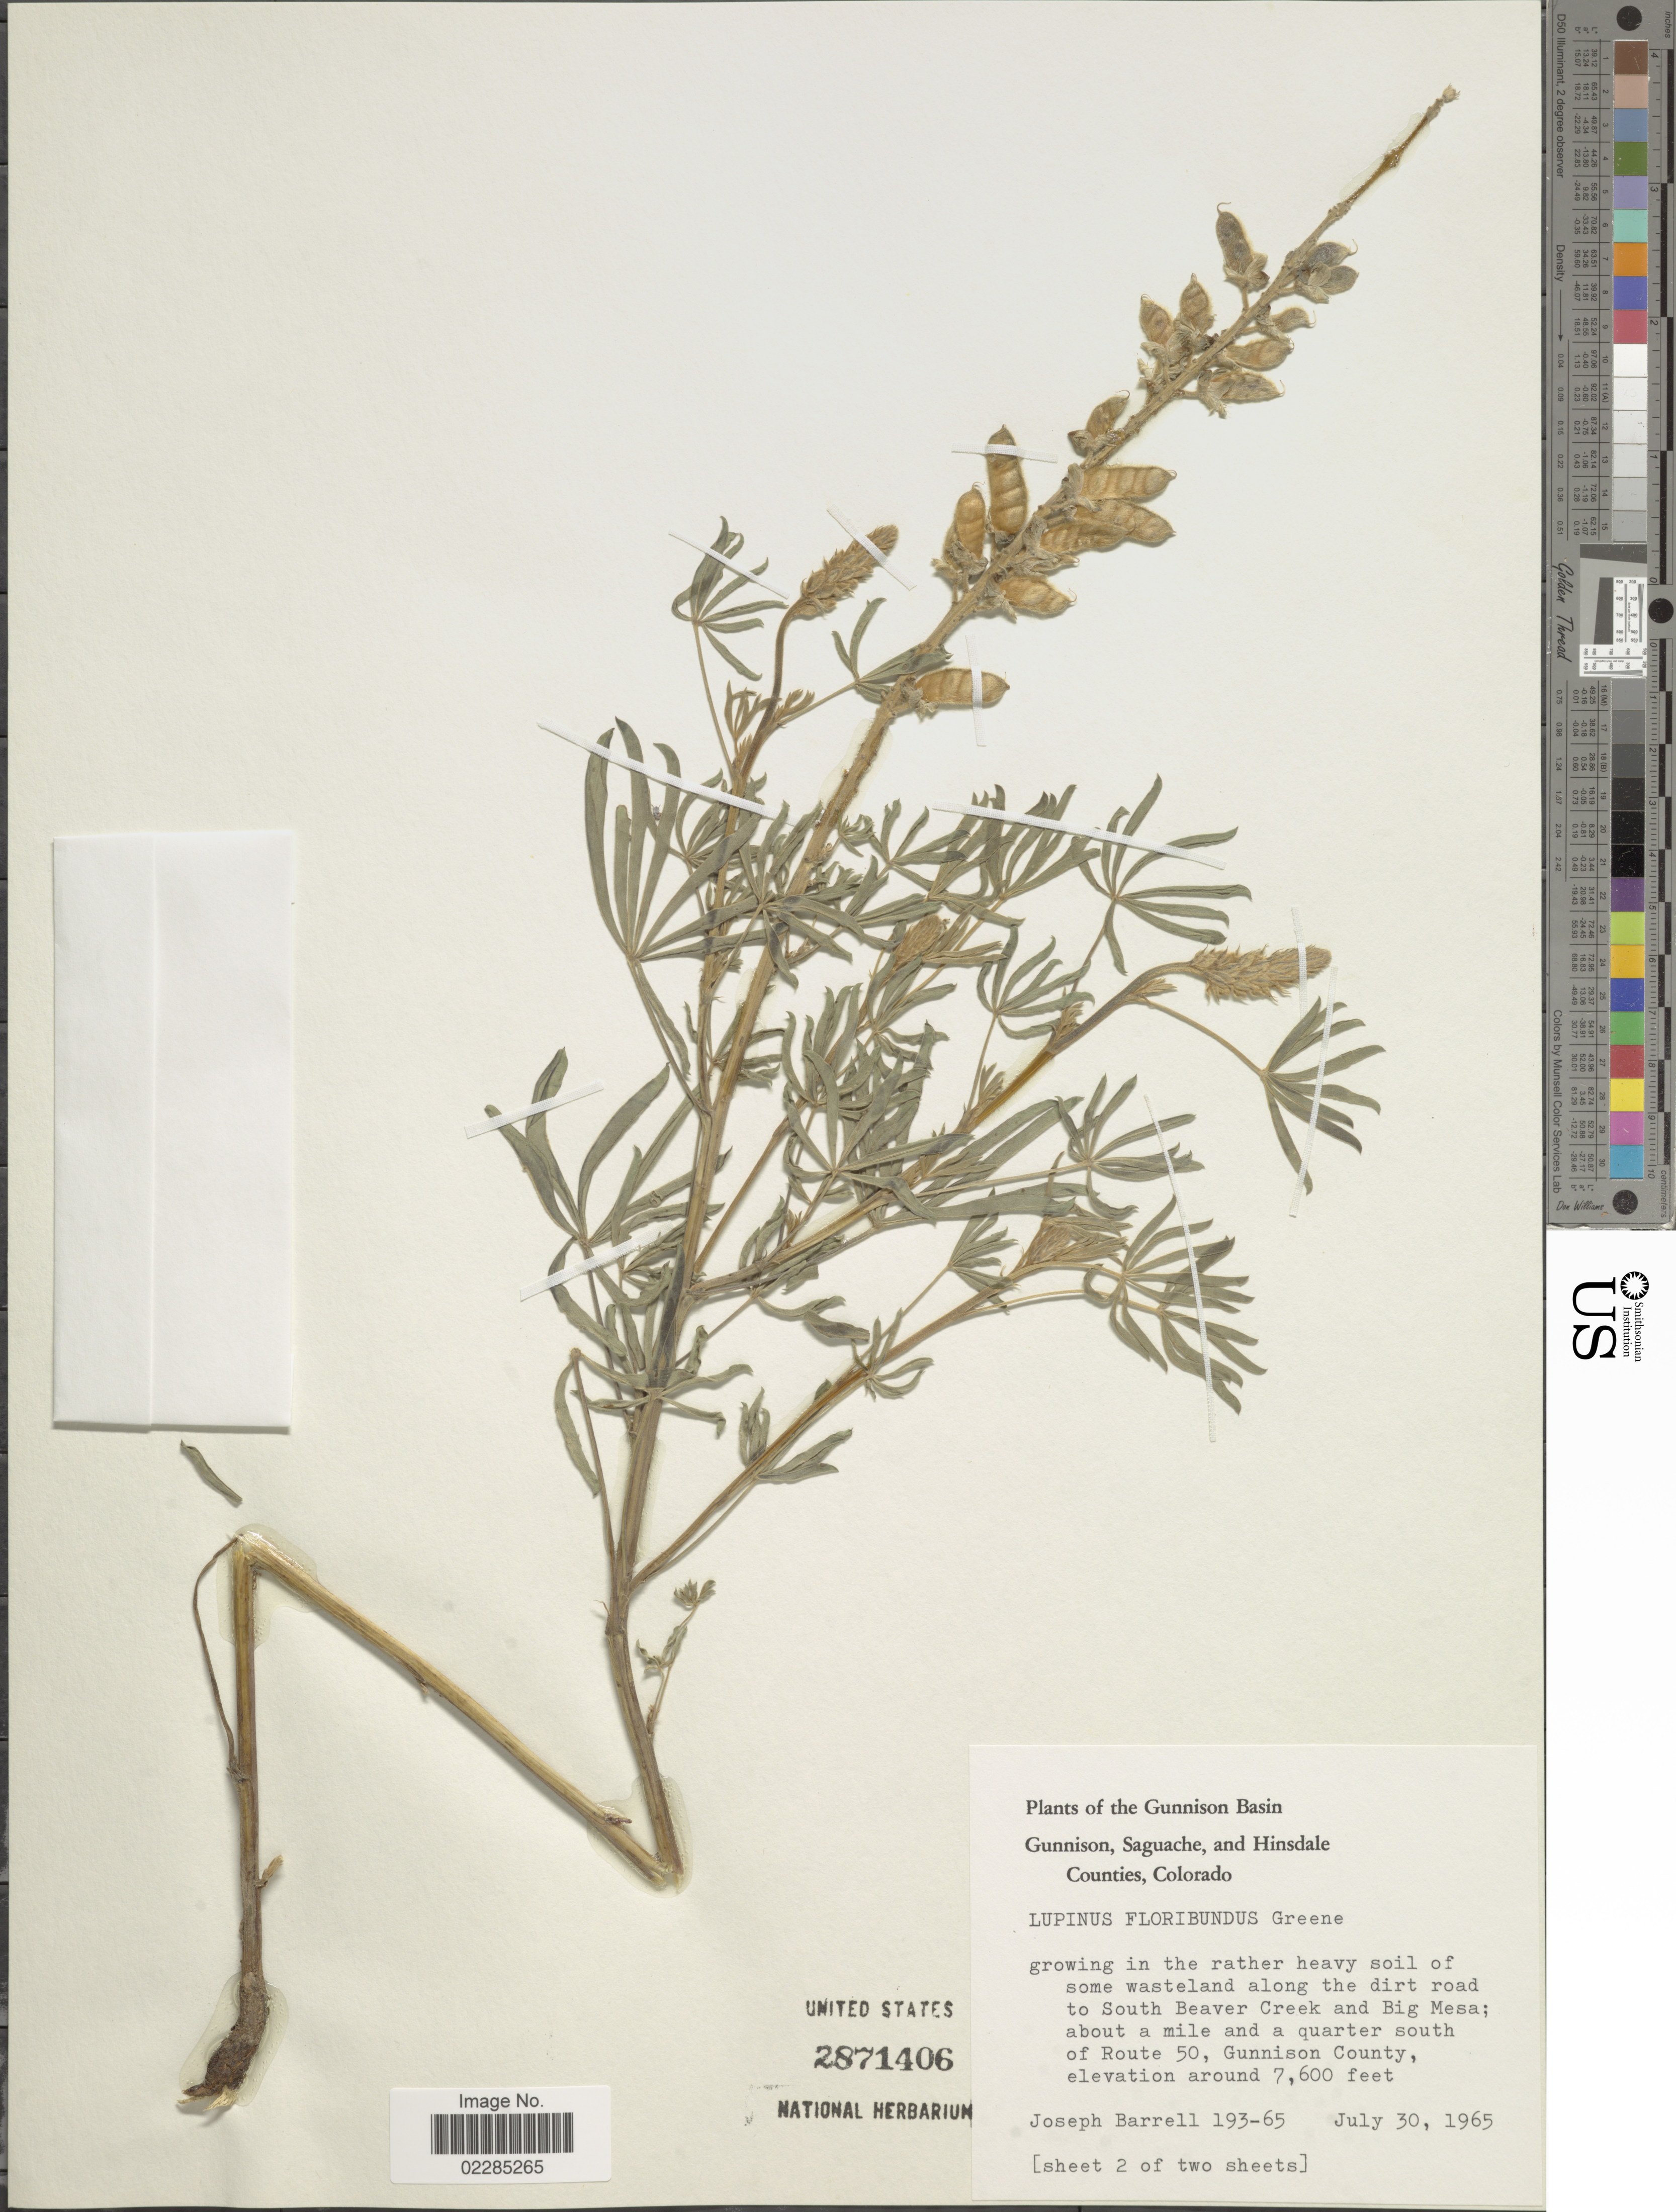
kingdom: Plantae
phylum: Tracheophyta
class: Magnoliopsida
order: Fabales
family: Fabaceae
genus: Lupinus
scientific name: Lupinus floribundus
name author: Greene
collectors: J. Barrell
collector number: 193-65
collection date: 1965-07-30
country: United States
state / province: Colorado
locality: Gunnison Basin. Gunnison, Saguache, and Hinsdale Counties. Wasteland along the dirt road to South Beaver Creek and Big Mesa; about a mile and a quarter south of Route 50, Gunnison County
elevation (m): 2316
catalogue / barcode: US 2871406